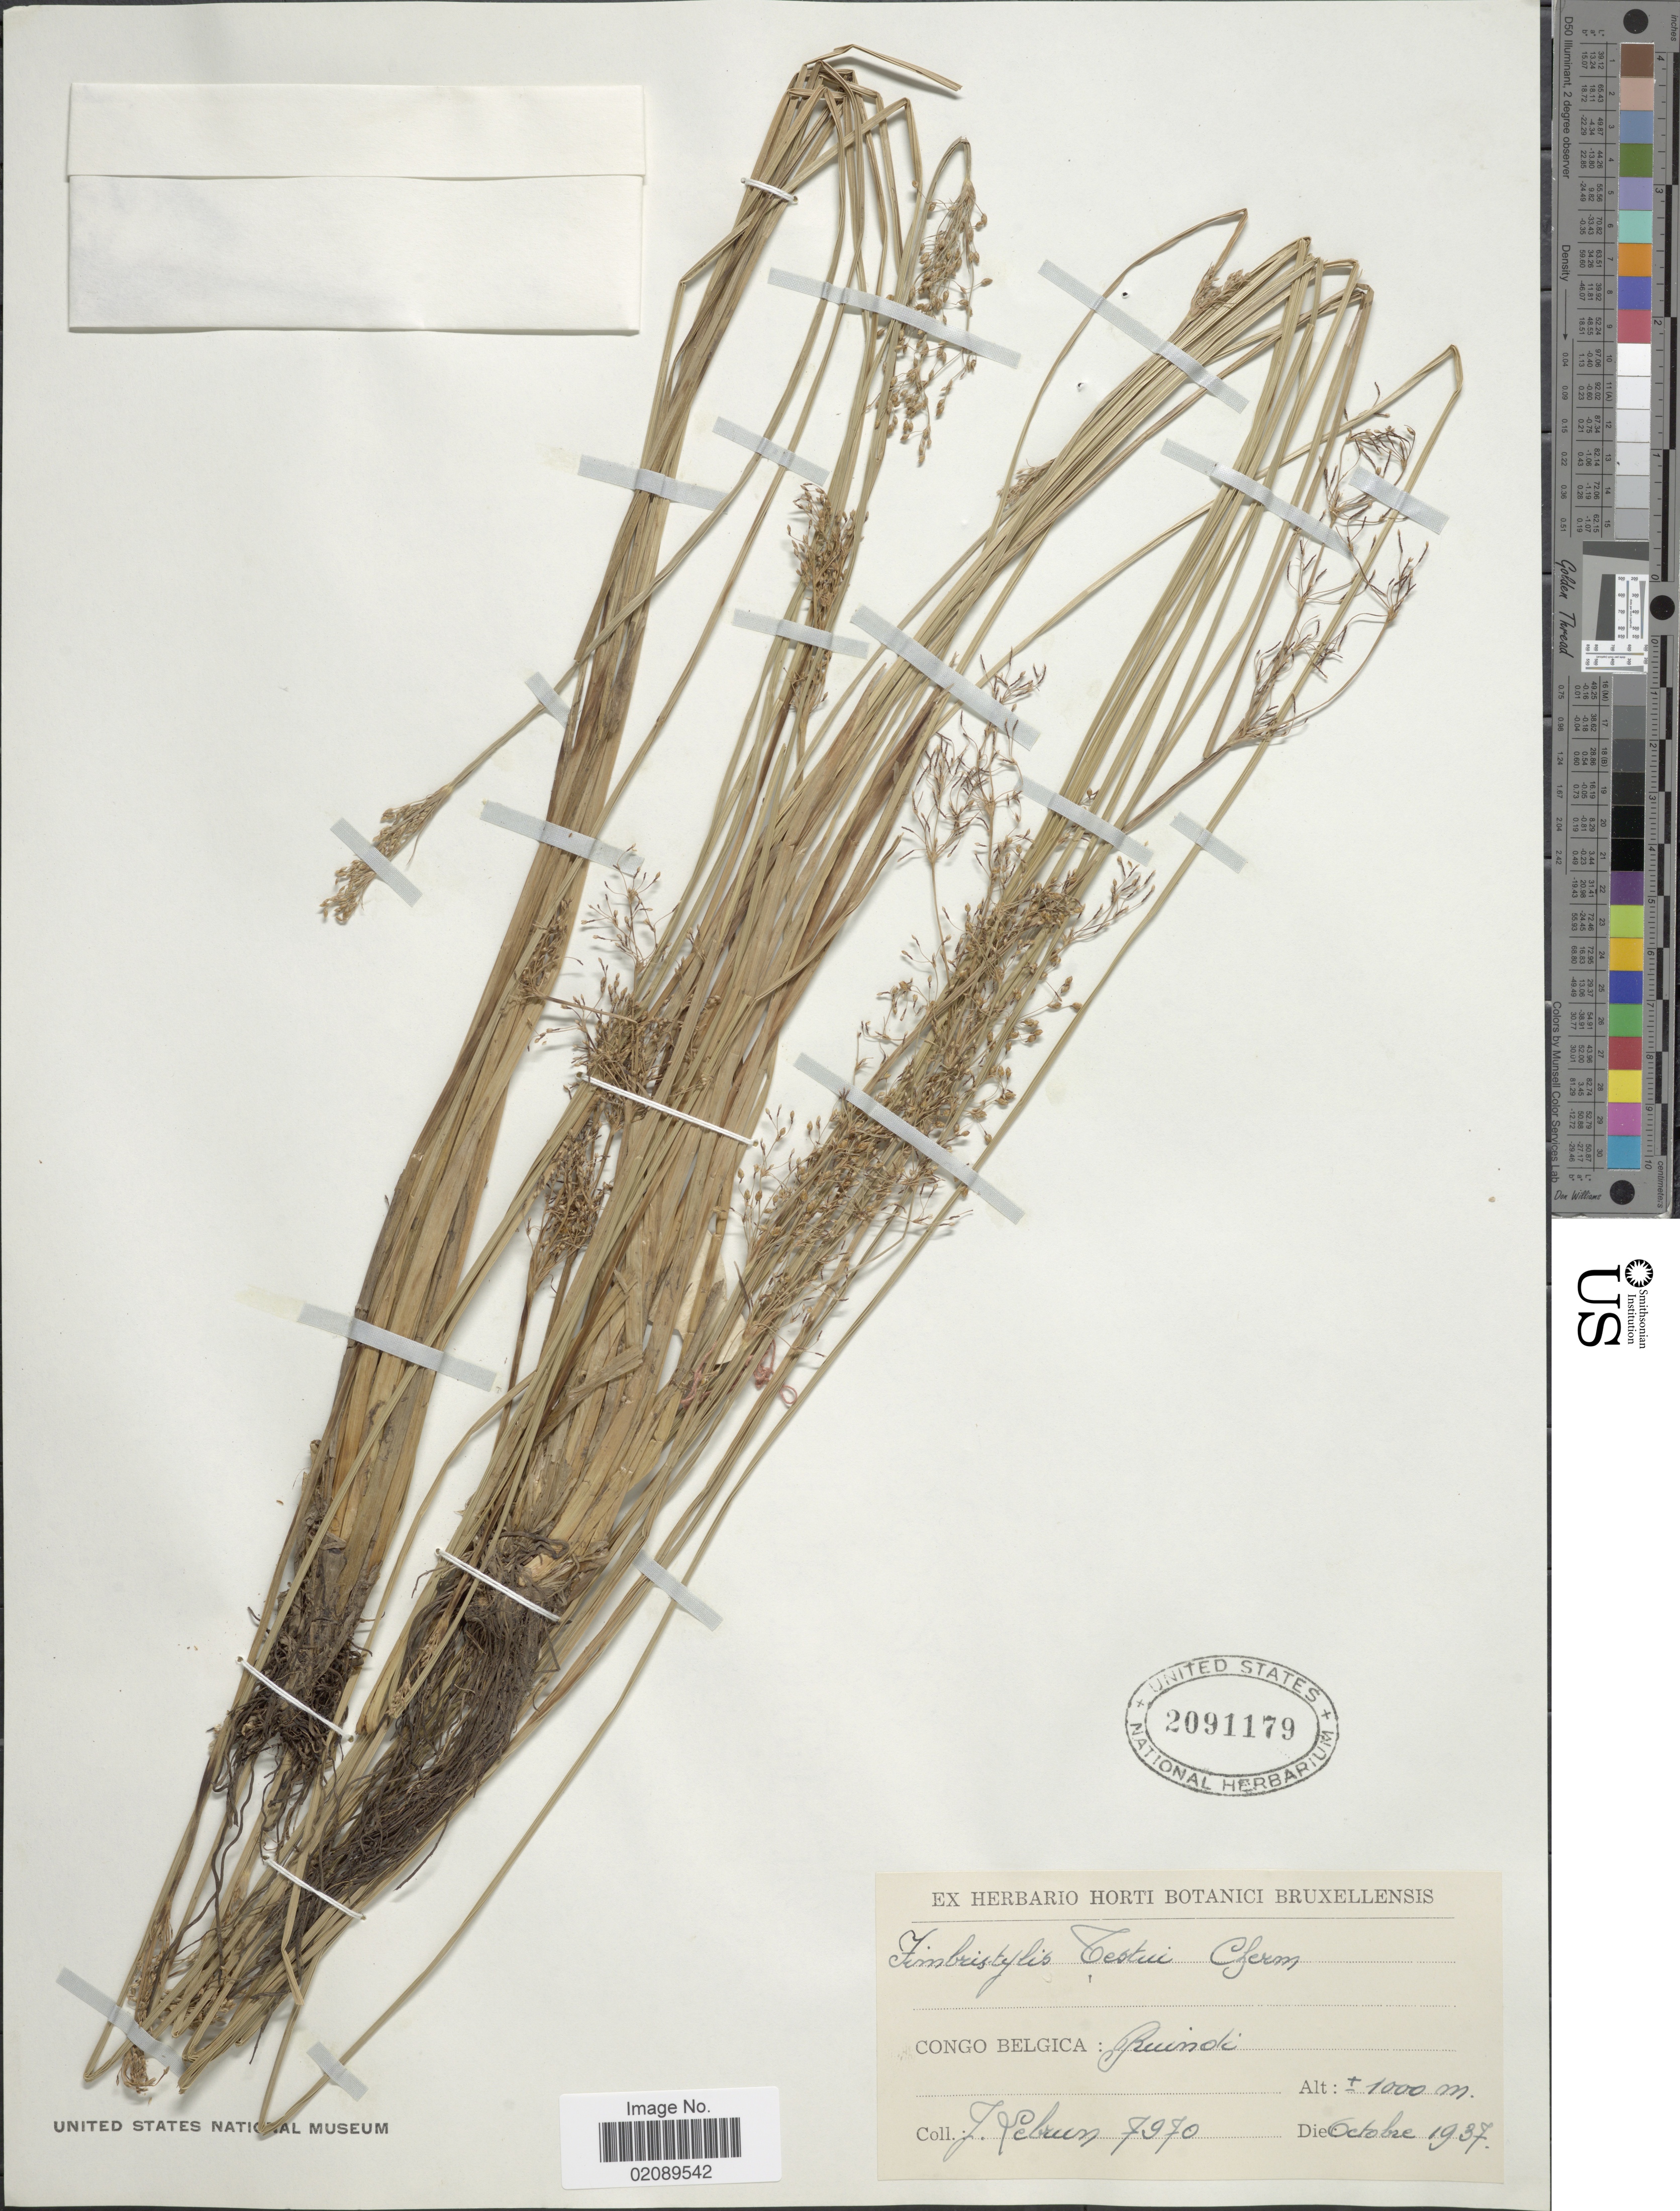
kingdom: Plantae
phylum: Tracheophyta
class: Liliopsida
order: Poales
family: Cyperaceae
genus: Fimbristylis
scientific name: Fimbristylis testui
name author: Cherm.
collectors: J. A. Lebrun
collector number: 7970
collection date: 1937-10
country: Congo, Democratic Republic of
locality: Congo Belgica: Ruindi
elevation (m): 1000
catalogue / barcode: US 2091179